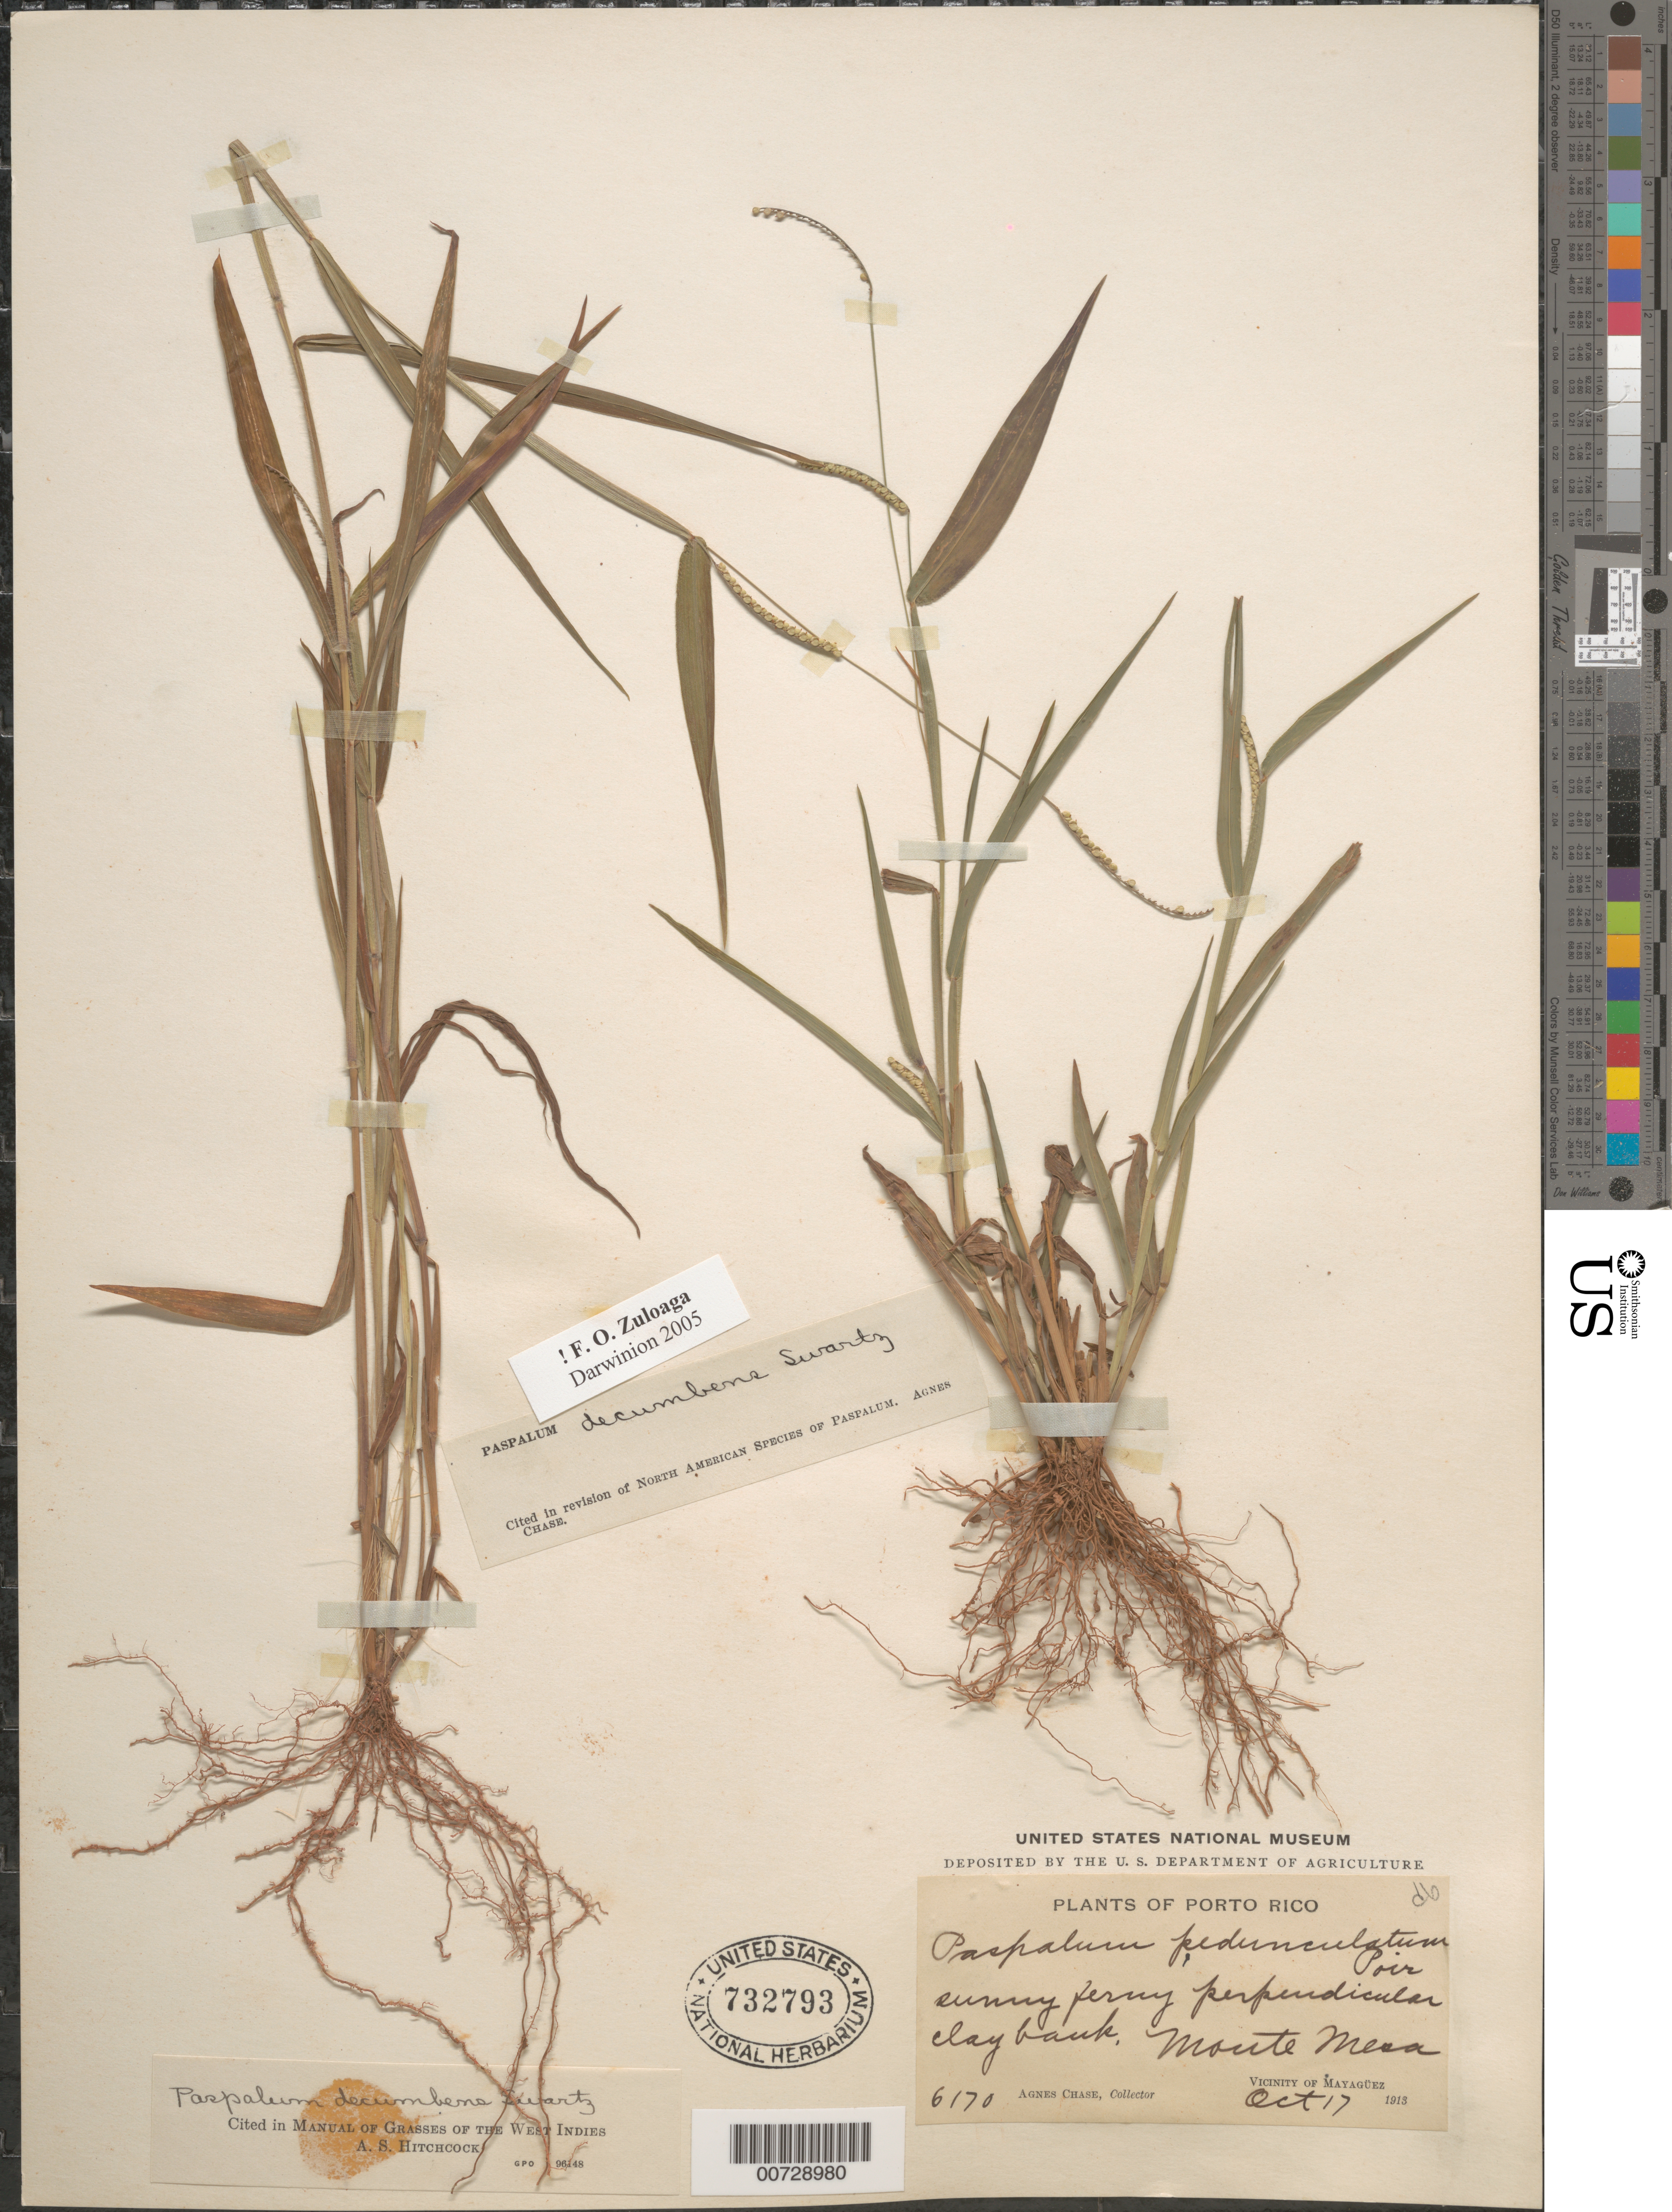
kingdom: Plantae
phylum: Tracheophyta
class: Liliopsida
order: Poales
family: Poaceae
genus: Paspalum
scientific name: Paspalum decumbens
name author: Sw.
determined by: Chase, [M.] Agnes, (US)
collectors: A. Chase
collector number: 6170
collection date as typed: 17 Oct 1913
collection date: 1913-10-17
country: Puerto Rico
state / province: Mayagüez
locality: Monte Mesa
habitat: Sunny ferny perpendicular clay bank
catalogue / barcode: US 732793